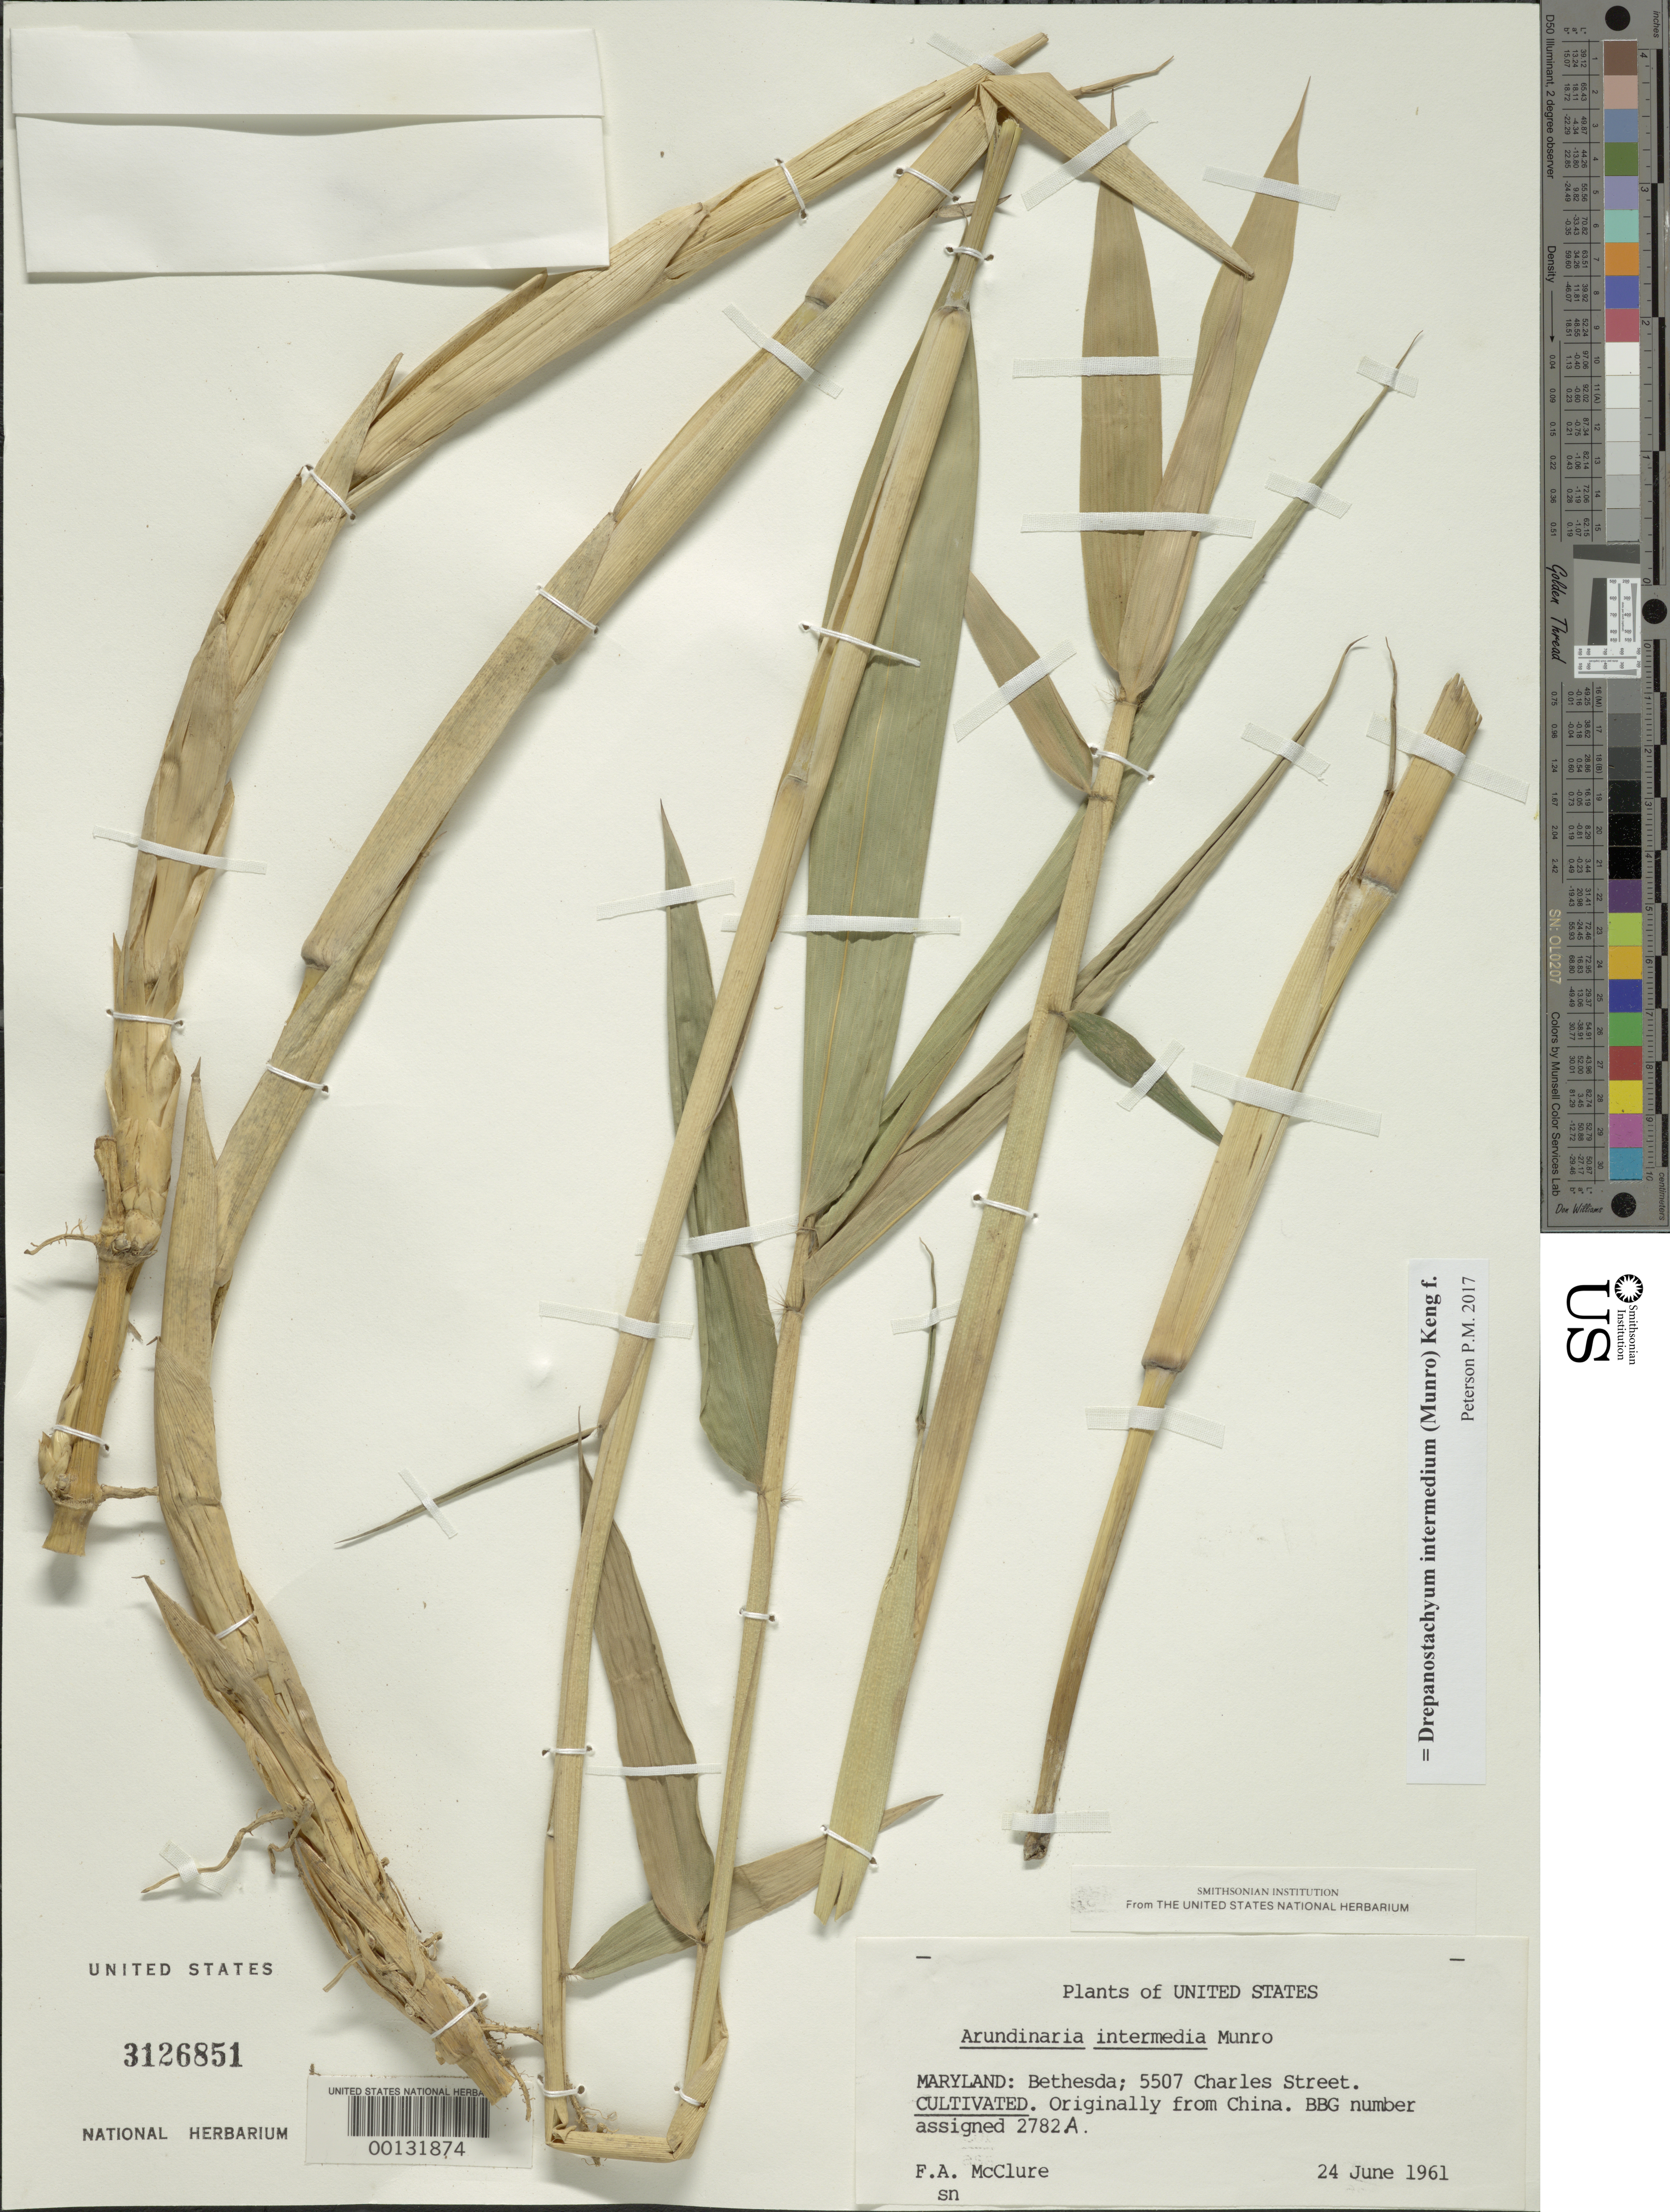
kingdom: Plantae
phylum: Tracheophyta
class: Liliopsida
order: Poales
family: Poaceae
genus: Drepanostachyum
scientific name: Drepanostachyum intermedium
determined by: Poaceae Reorganization Project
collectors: F. A. McClure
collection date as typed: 24 Jun 1961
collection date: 1961-06-24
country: United States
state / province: Maryland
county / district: Montgomery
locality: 5507 Charles Street, Bethesda (McClure's garden)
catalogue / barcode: US 3126851